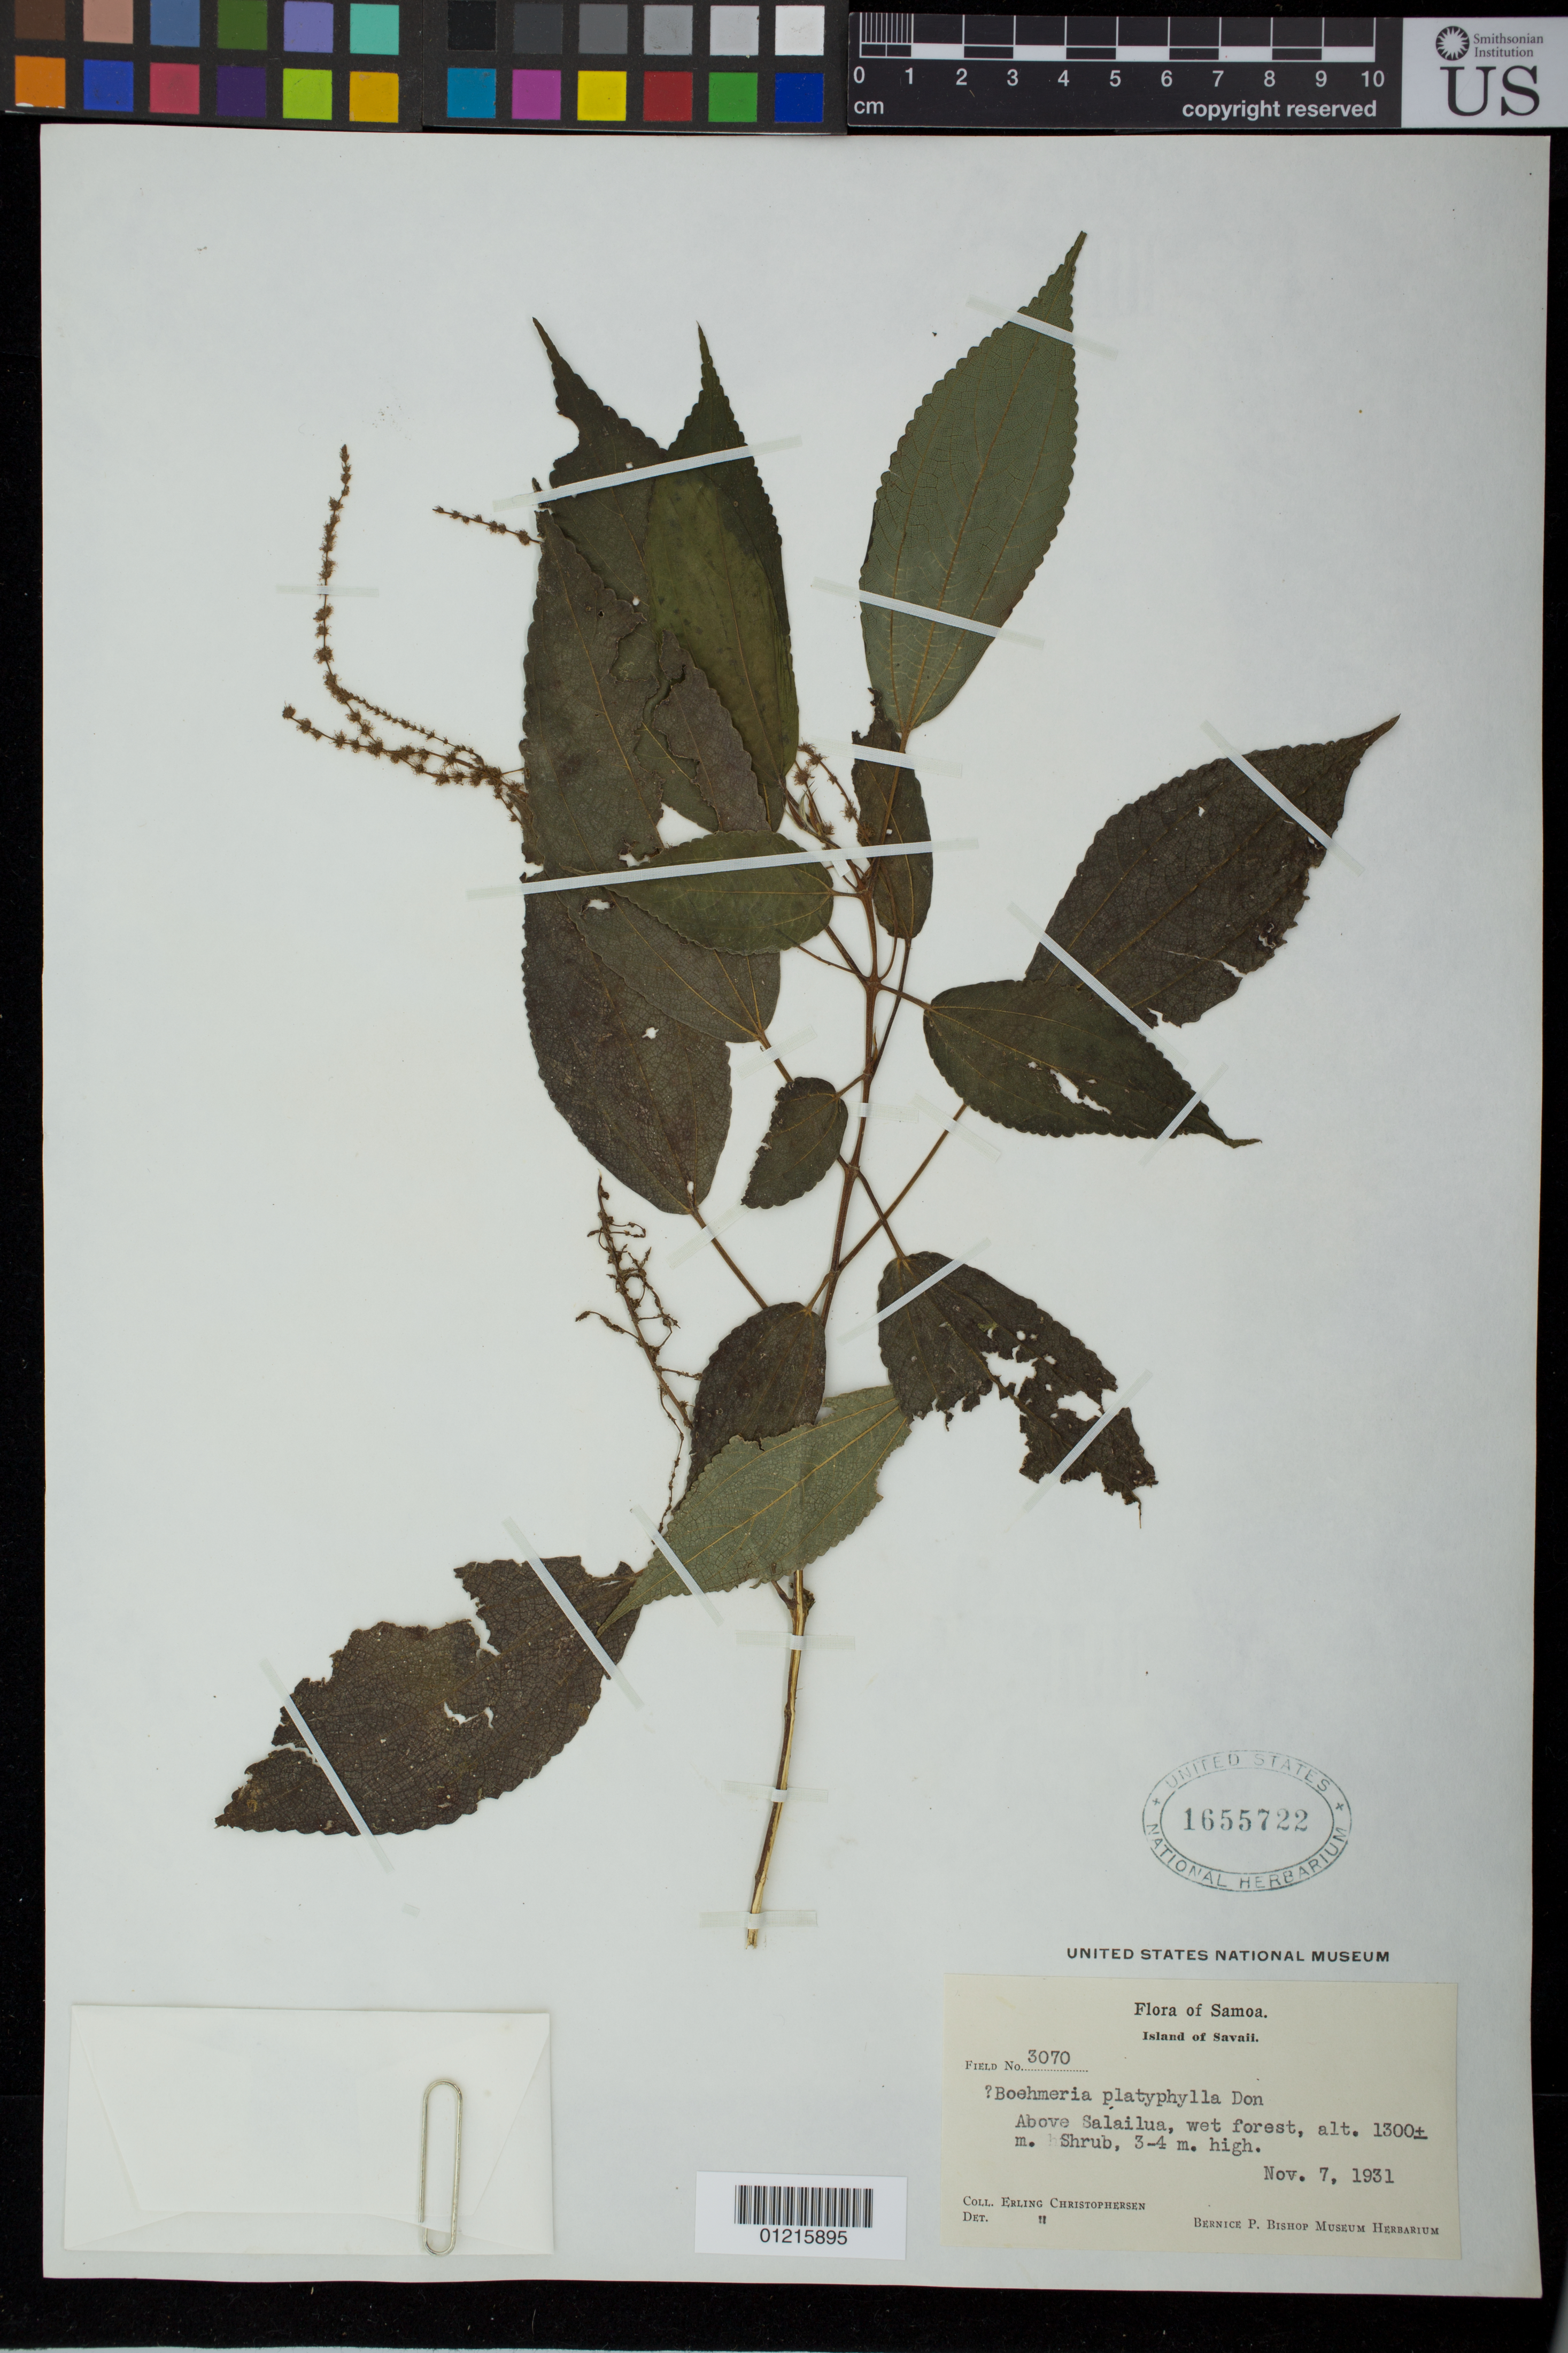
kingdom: Plantae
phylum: Tracheophyta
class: Magnoliopsida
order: Rosales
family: Urticaceae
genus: Boehmeria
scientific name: Boehmeria platyphylla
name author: G. Don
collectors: E. Christophersen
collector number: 3070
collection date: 1931-11-07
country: Samoa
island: Savai'i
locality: Above salailua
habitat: Wet forest.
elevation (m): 1350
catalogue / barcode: US 1655722